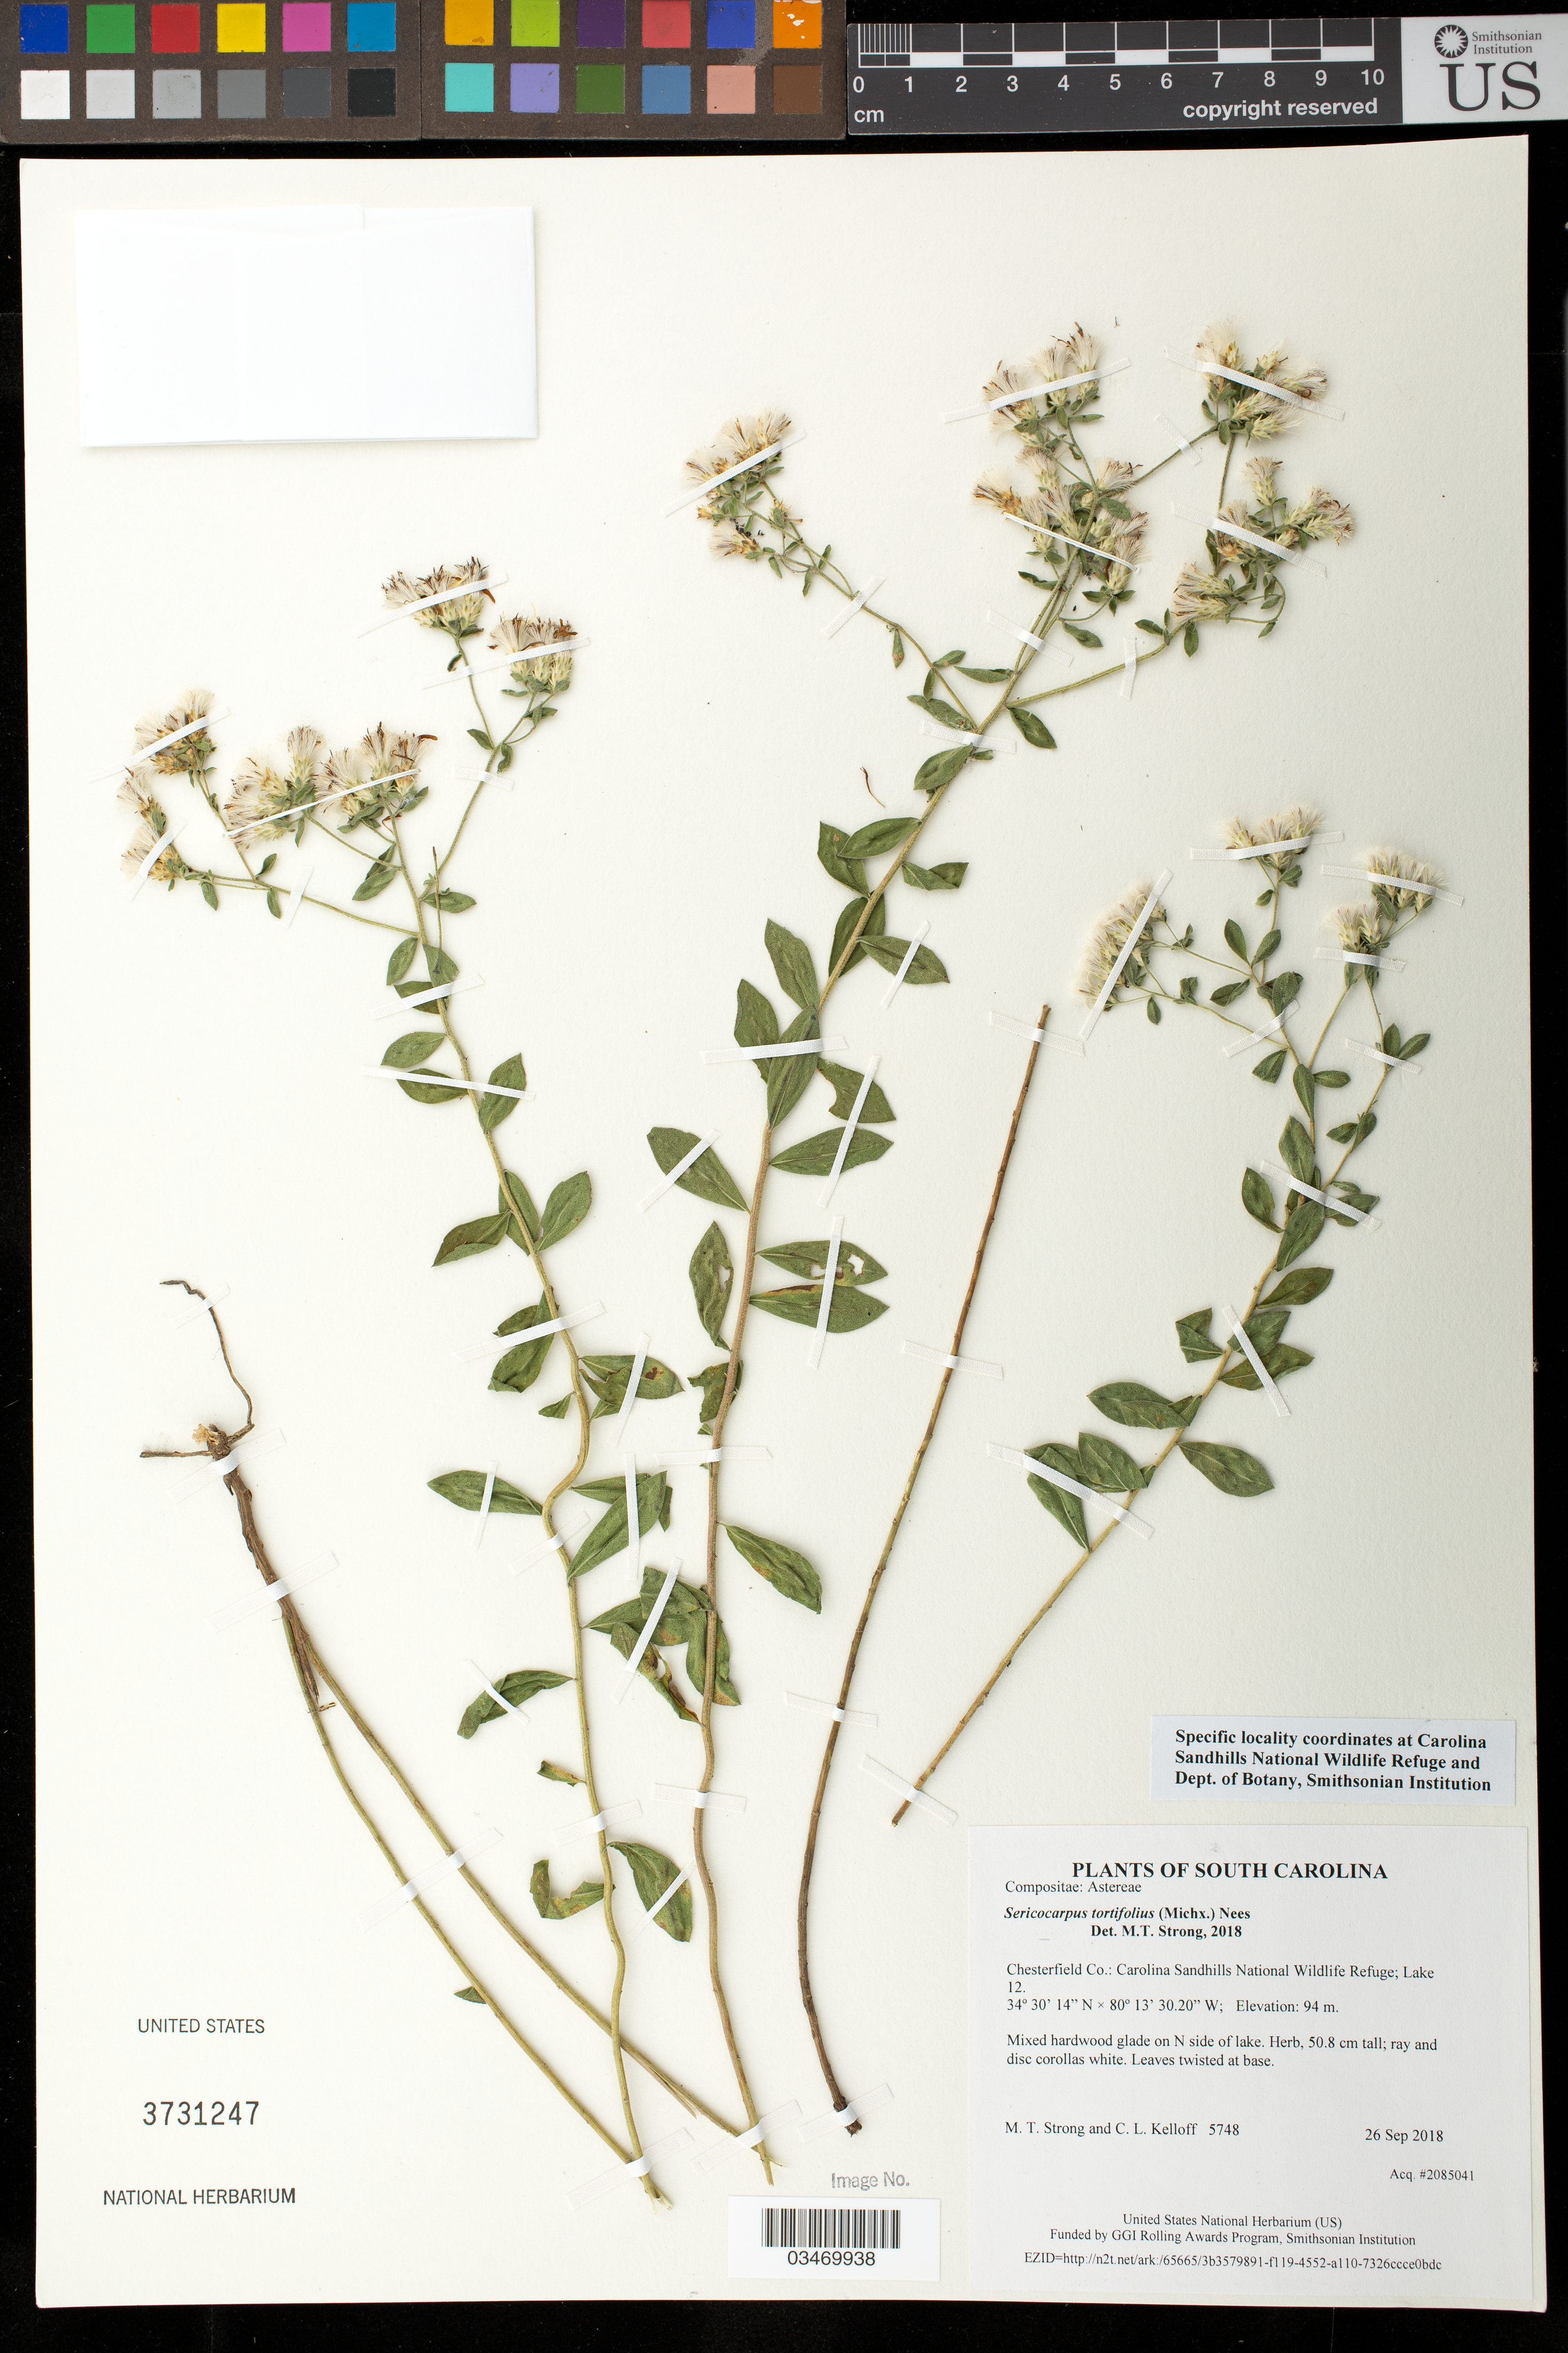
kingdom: Plantae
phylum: Tracheophyta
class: Magnoliopsida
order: Asterales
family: Asteraceae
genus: Sericocarpus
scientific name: Sericocarpus tortifolius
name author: (Michx.) Nees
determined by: Strong, M. T., (US), Smithsonian Institution - National Museum of Natural History (UNITED STATES)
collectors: M. T. Strong & C. L. Kelloff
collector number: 5748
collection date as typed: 26 Sep 2018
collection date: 2018-09-26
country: United States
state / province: South Carolina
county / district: Chesterfield Co.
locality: Carolina Sandhills National Wildlife Refuge; Lake 12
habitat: Mixed hardwood glade on N side of lake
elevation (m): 94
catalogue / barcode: US 3731247